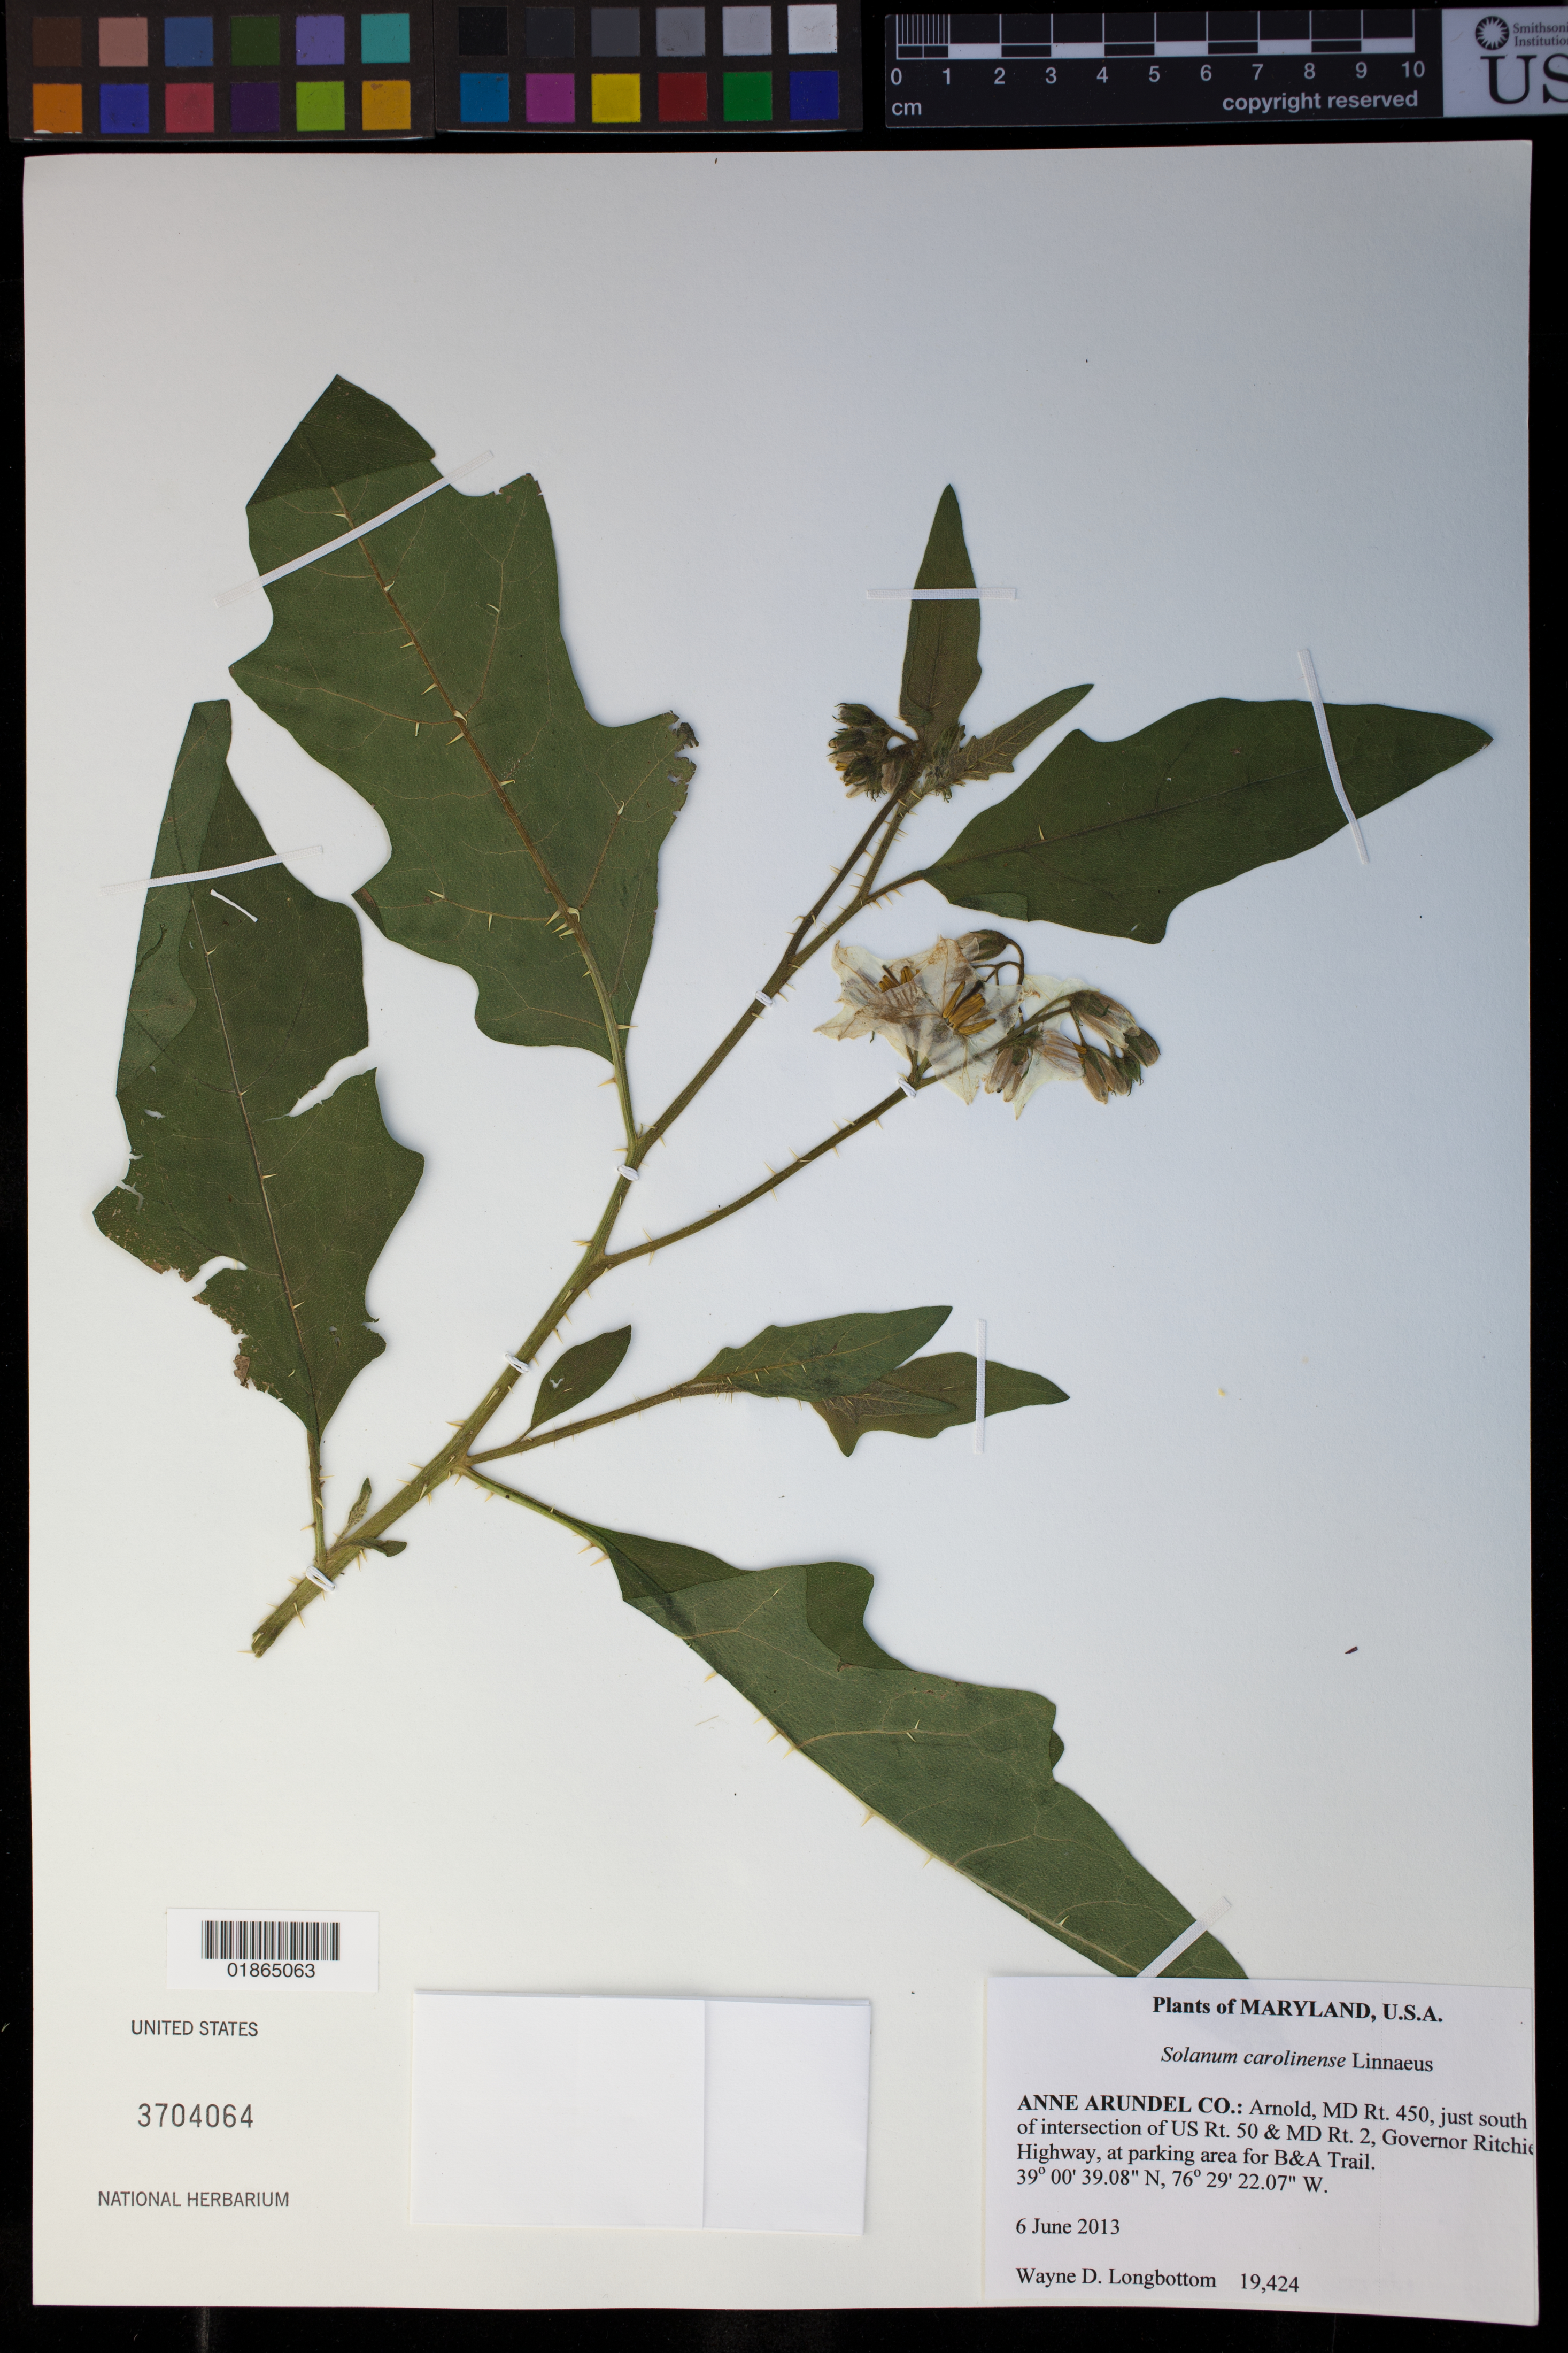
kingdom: Plantae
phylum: Tracheophyta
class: Magnoliopsida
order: Solanales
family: Solanaceae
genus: Solanum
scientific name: Solanum carolinense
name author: L.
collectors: W. D. Longbottom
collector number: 19424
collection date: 2013-06-06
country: United States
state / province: Maryland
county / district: Anne Arundel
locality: Arnold, MD Rt. 450,just south of intersection of US Rt. 50 & MD Rt. 2, Governor Ritchie Highway, at parking area for B&A Trail.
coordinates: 39 00 39.08 N, 76 29 22.07 W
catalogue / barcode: US 3704064